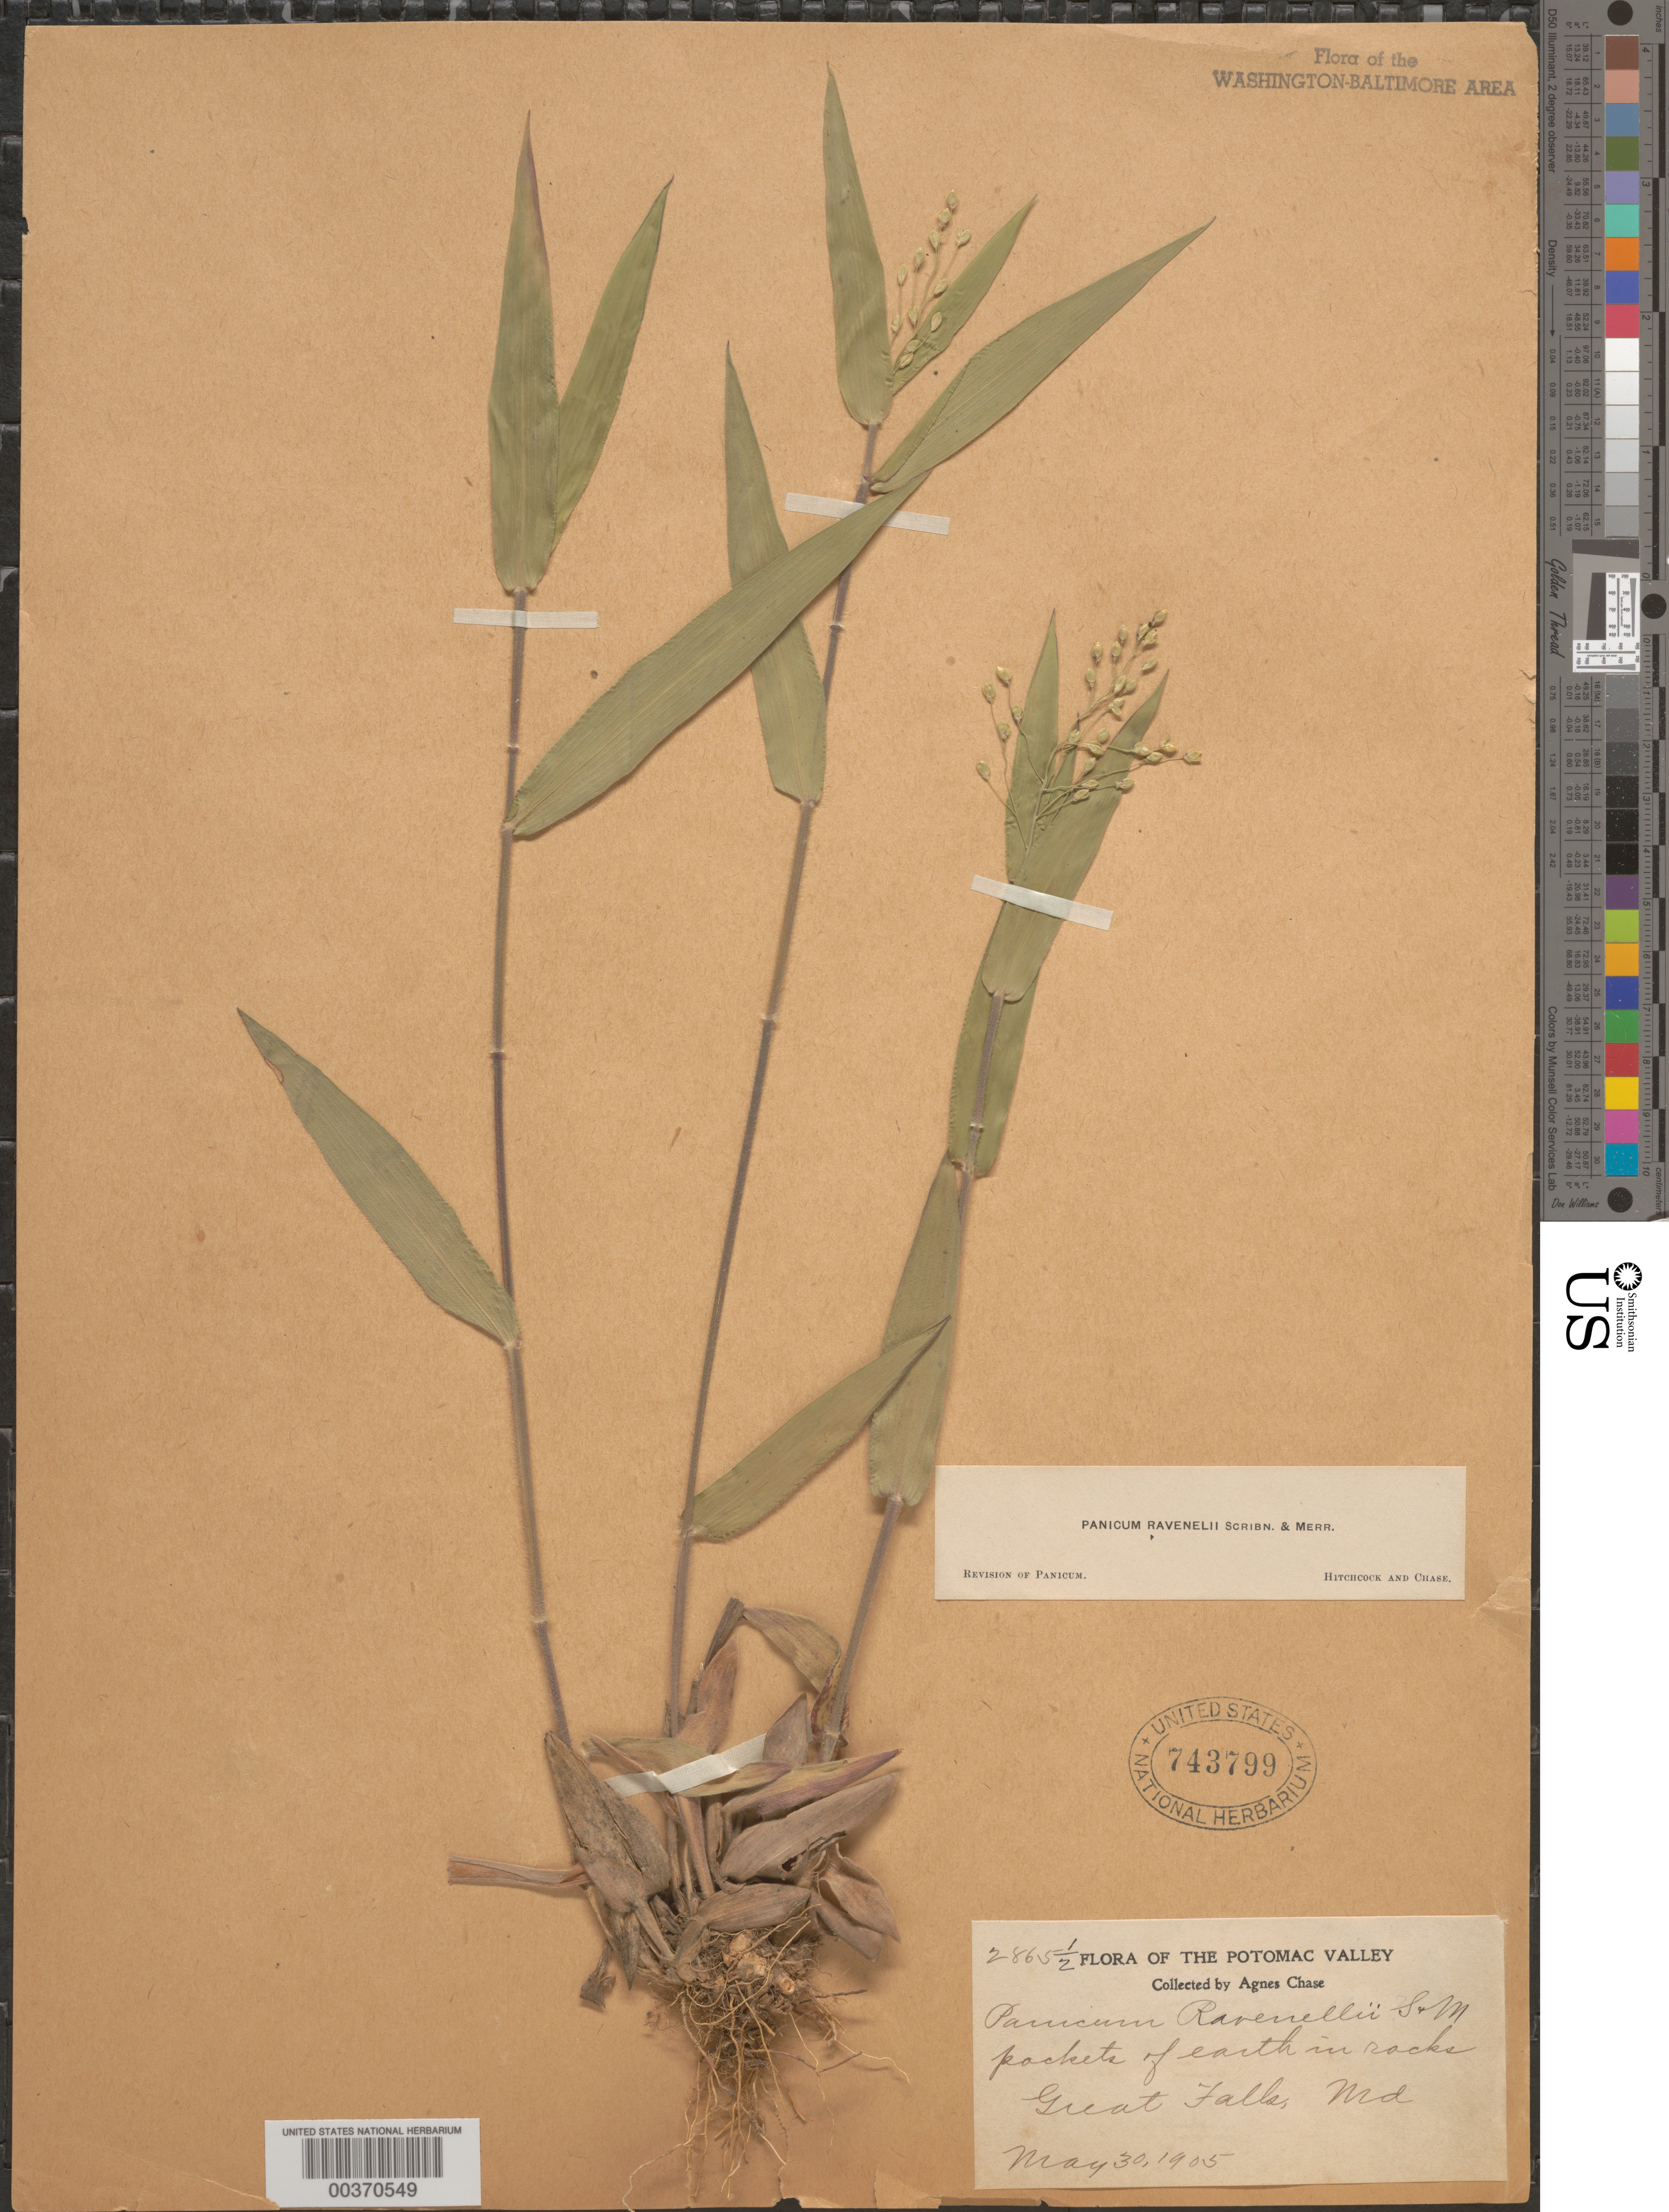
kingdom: Plantae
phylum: Tracheophyta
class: Liliopsida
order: Poales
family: Poaceae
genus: Dichanthelium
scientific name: Dichanthelium ravenelii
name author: (Scribn. & Merr.) Gould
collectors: A. Chase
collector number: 2865.5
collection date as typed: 30 May 1905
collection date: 1905-05-30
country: United States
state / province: Maryland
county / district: Montgomery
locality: Great Falls C. & O. Canal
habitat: Pockets of earth in rocks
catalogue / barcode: US 743799